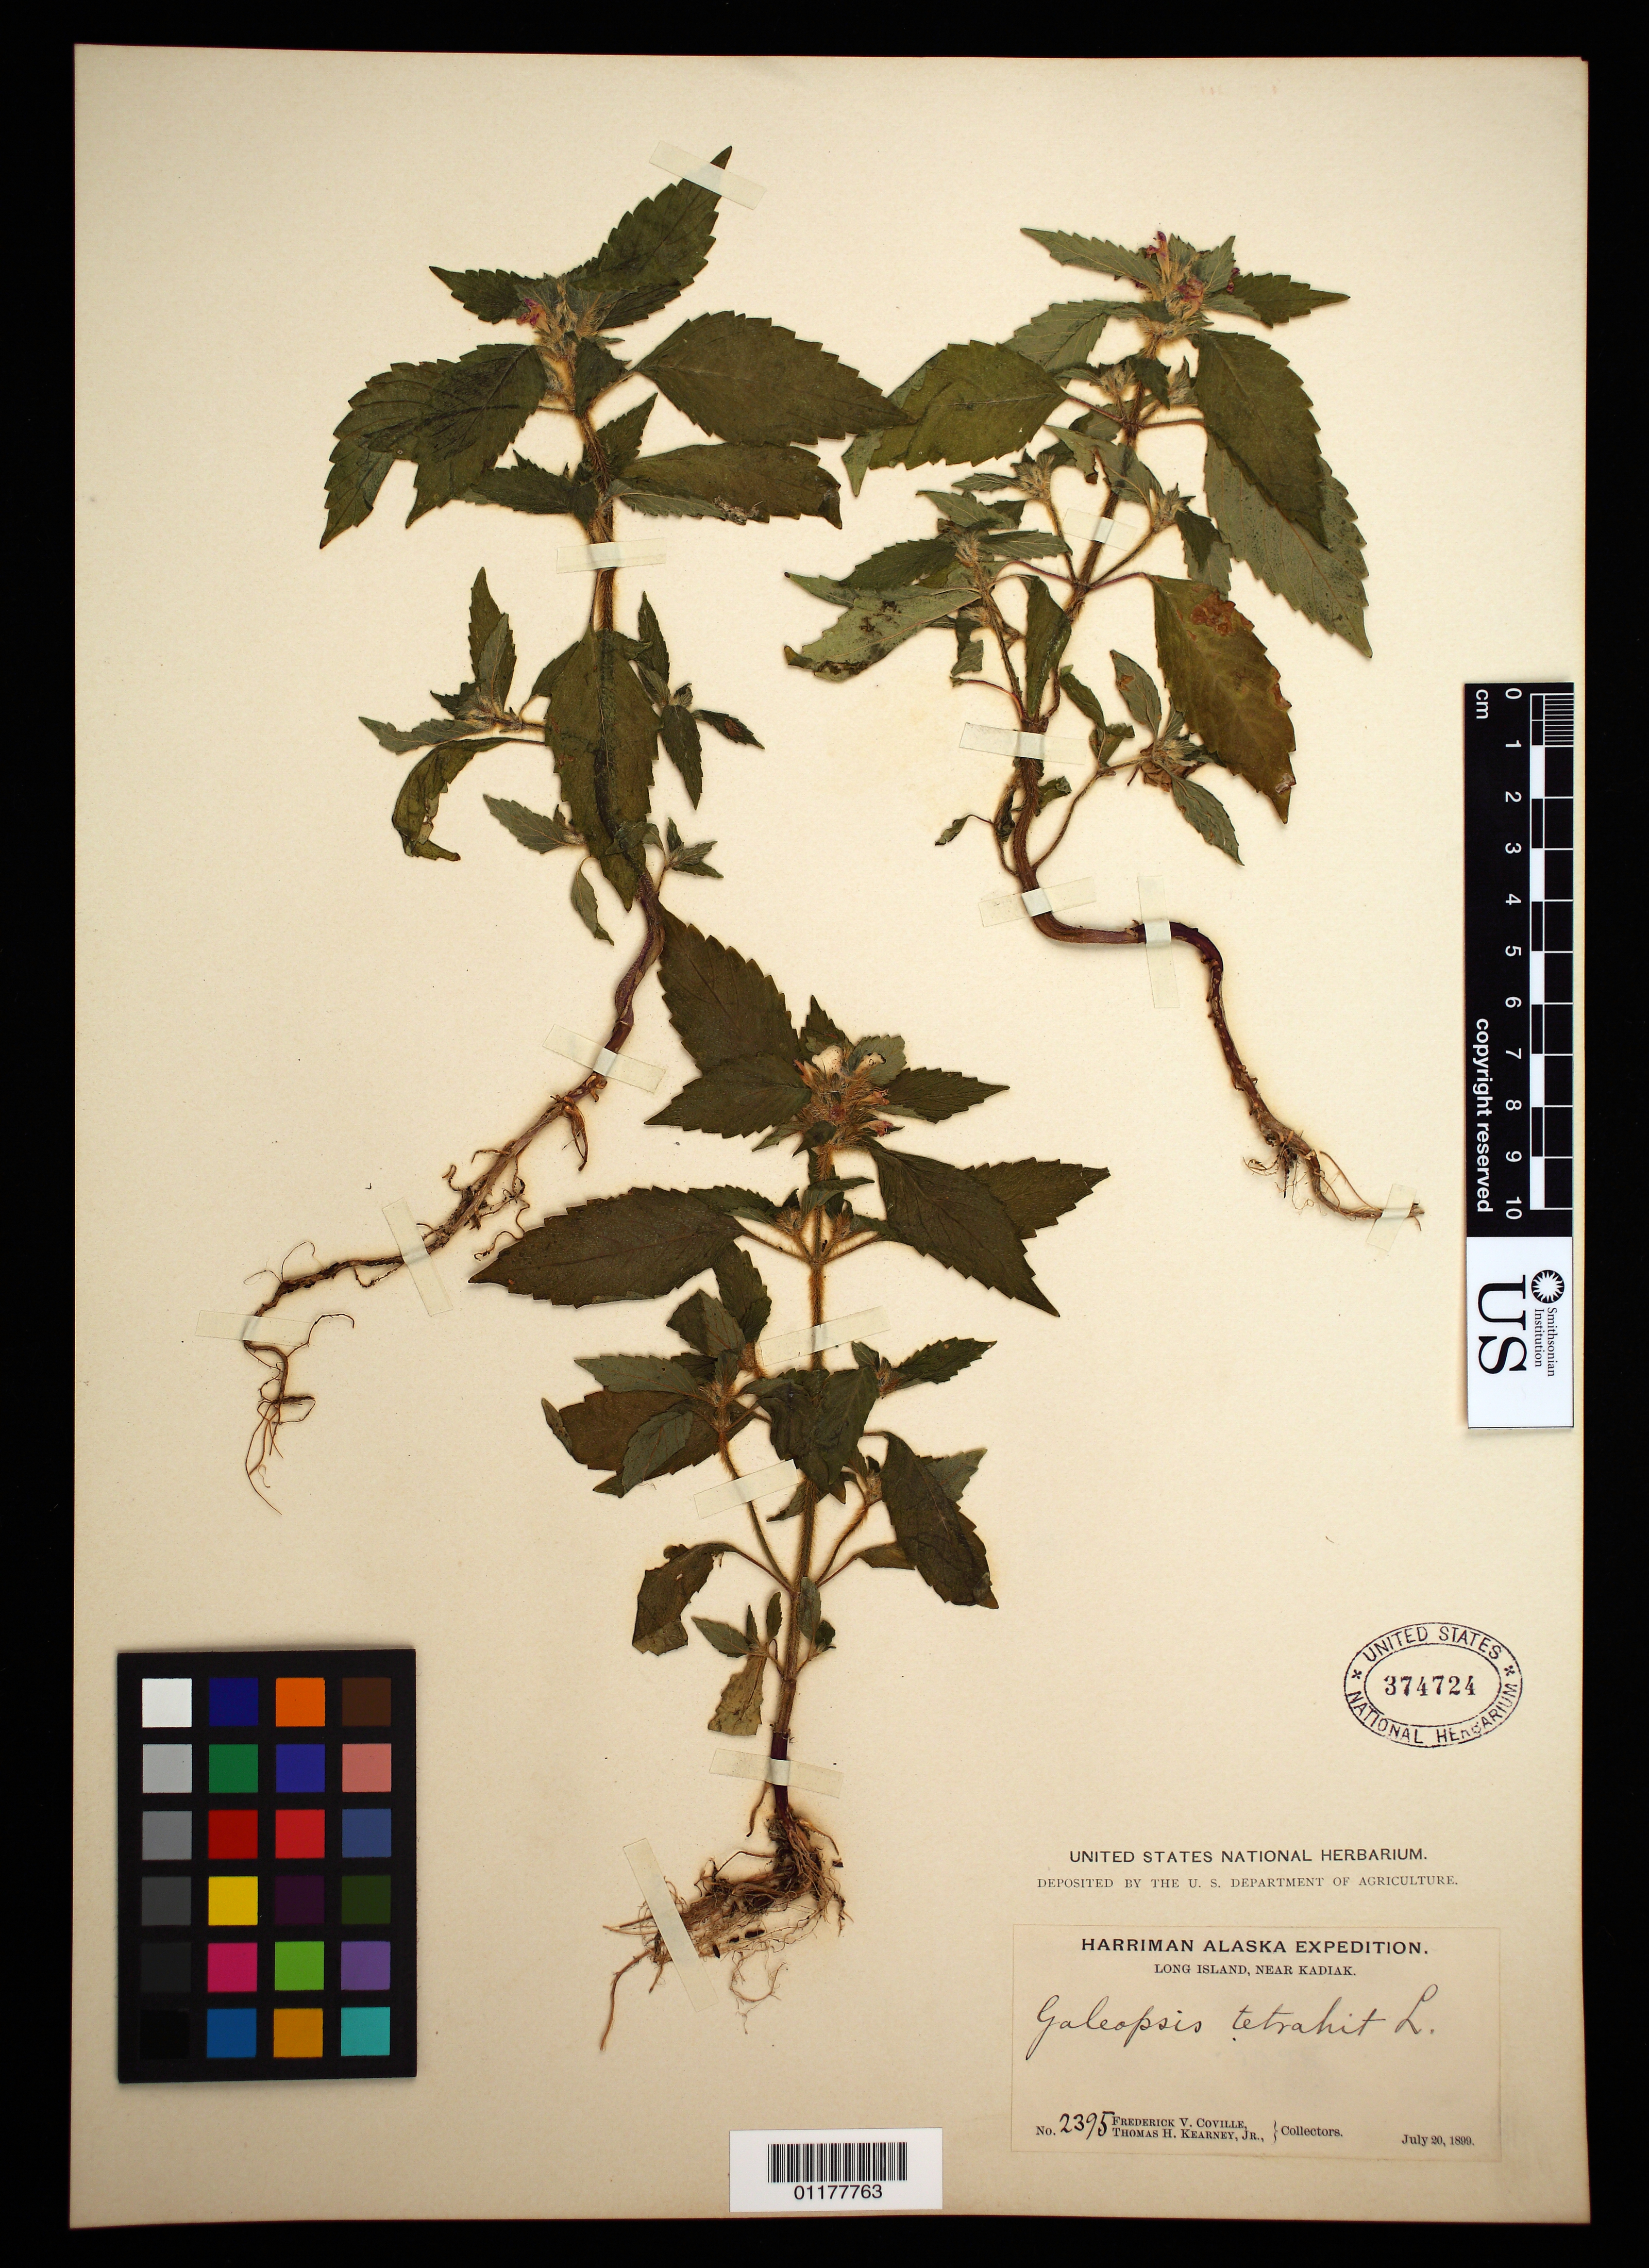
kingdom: Plantae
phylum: Tracheophyta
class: Magnoliopsida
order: Lamiales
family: Lamiaceae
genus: Galeopsis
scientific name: Galeopsis tetrahit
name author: L.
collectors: F. V. Coville & T. H. Kearney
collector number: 2395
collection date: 1899-07-20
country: United States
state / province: Alaska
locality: Long Island, near Kadiak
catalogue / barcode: US 374724